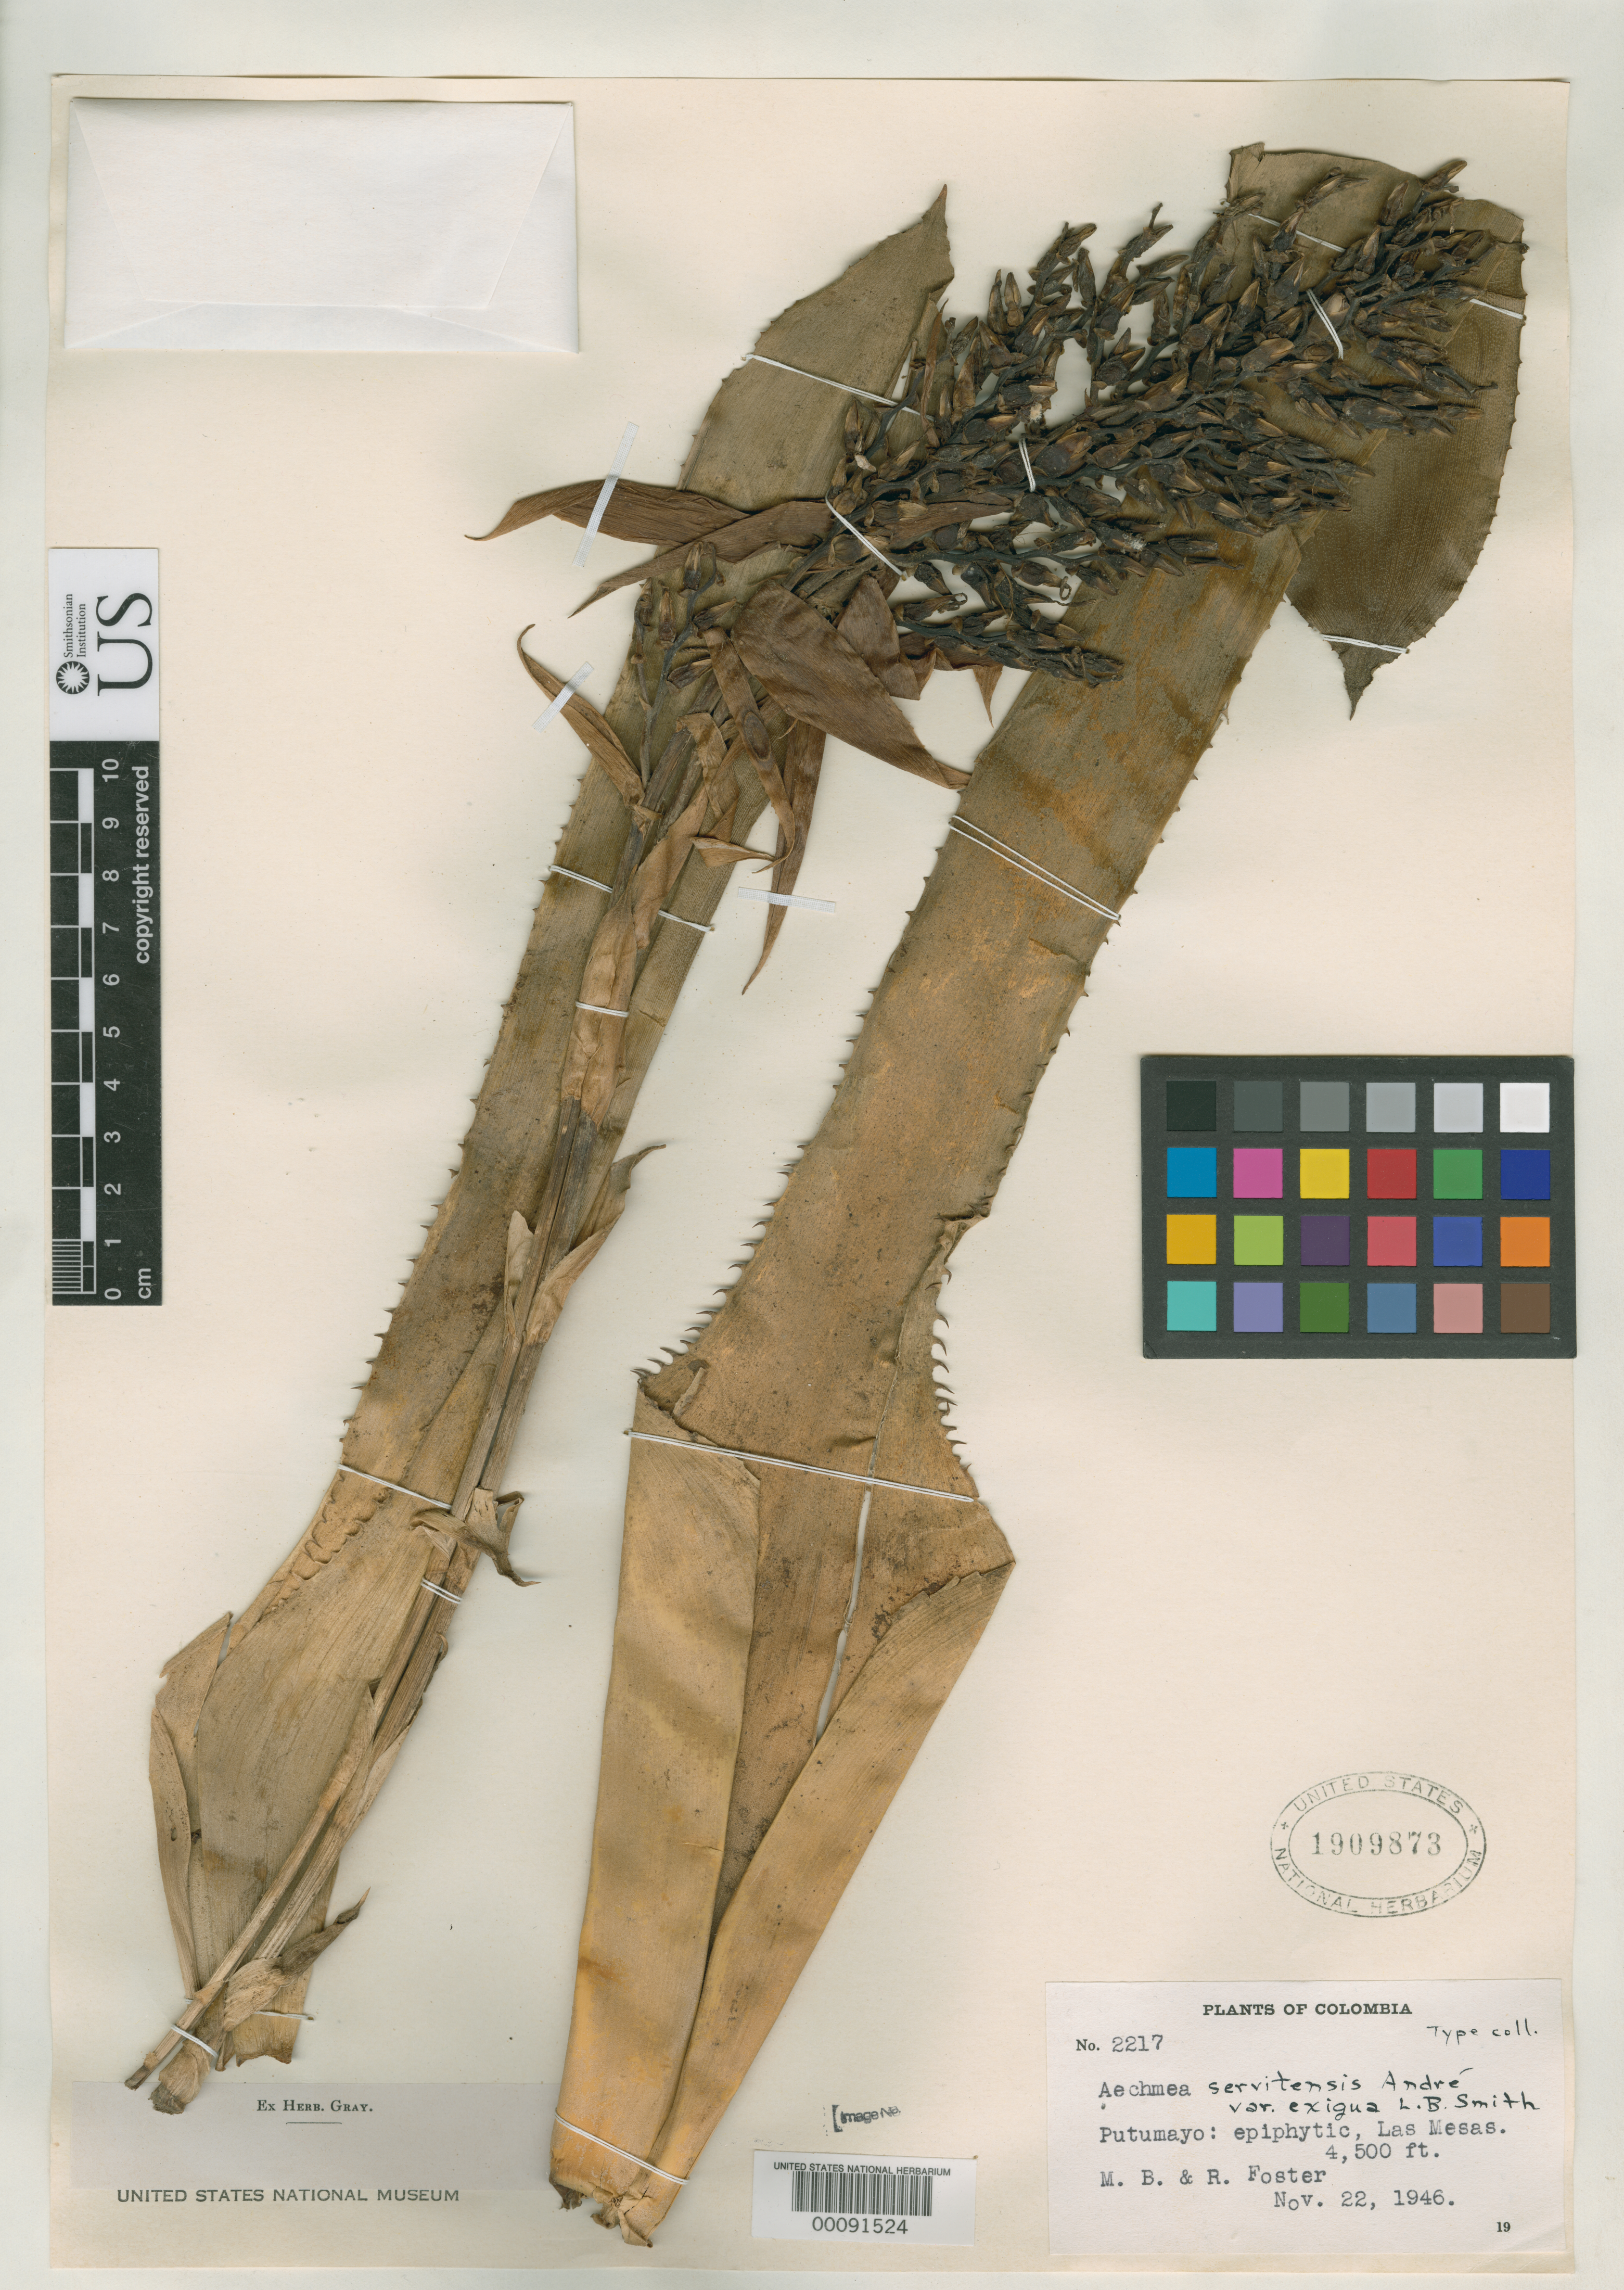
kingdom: Plantae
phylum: Tracheophyta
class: Liliopsida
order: Poales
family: Bromeliaceae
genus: Aechmea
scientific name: Aechmea servitensis var. exigua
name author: L.B. Sm.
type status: Isotype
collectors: M. B. Foster & R. C. Foster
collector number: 2217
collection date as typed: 22 Nov 1946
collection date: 1946-11-22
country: Colombia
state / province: Putumayo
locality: Las Mesas.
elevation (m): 1372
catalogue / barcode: US 1909873